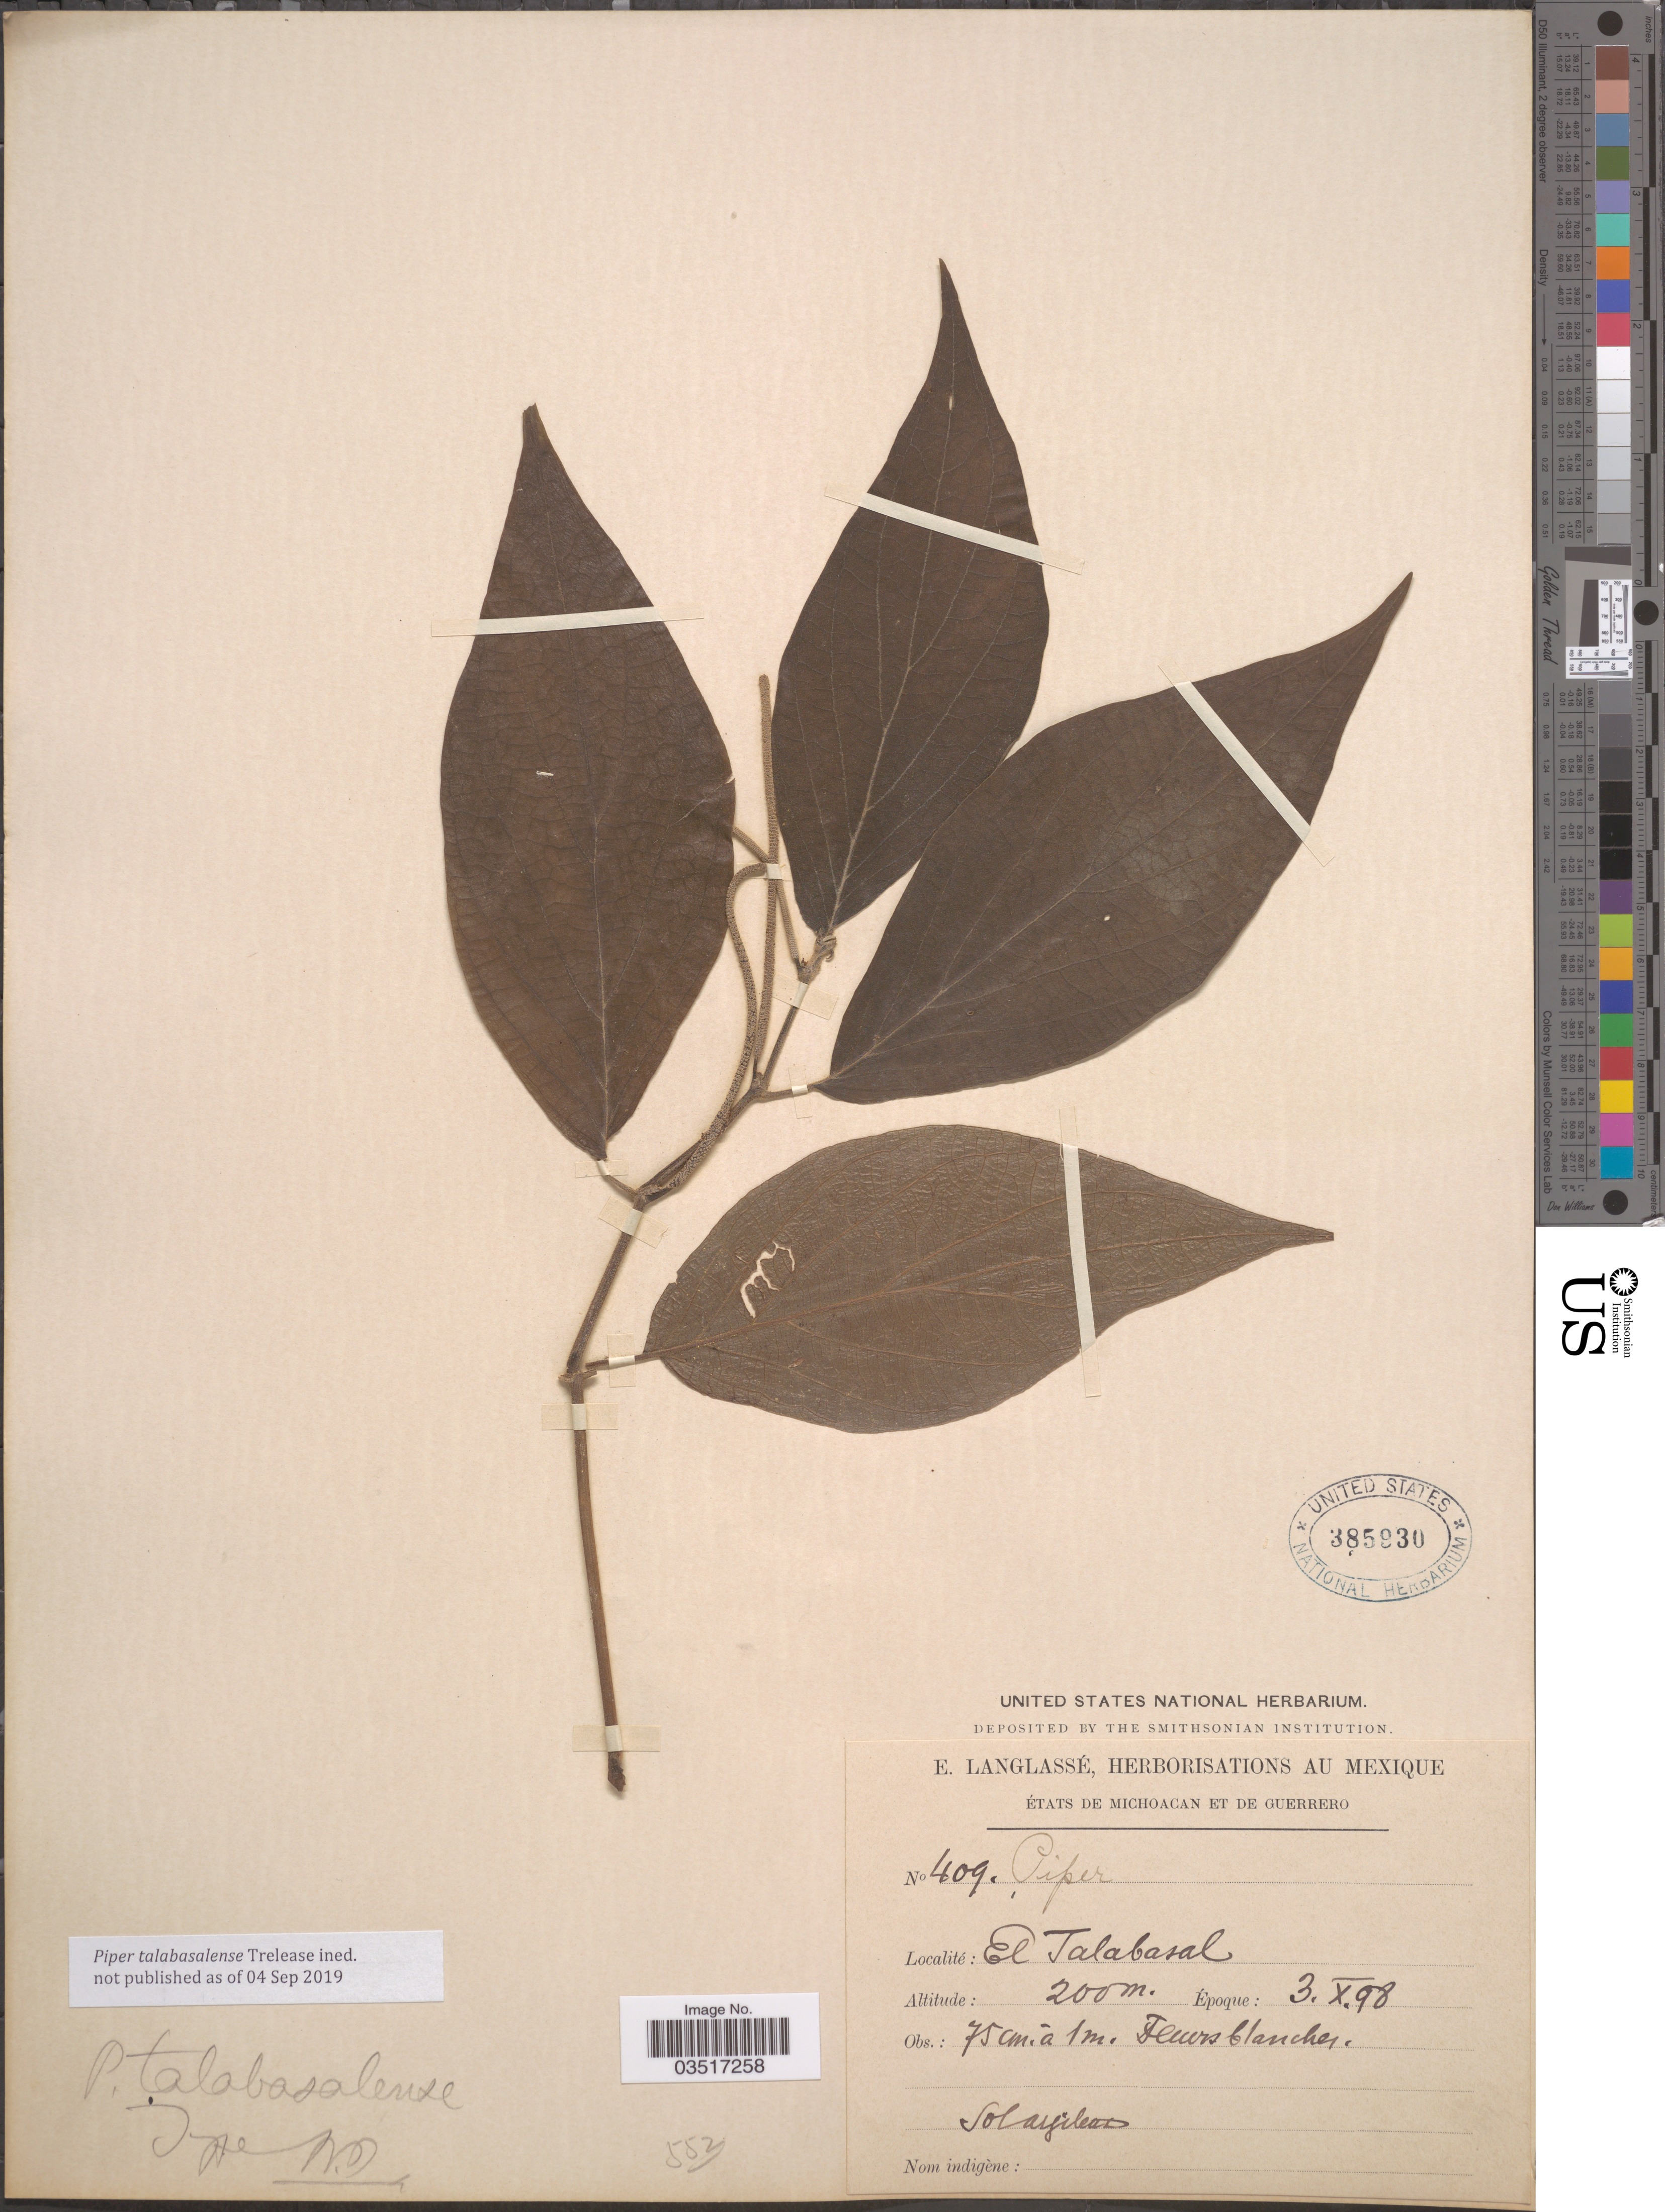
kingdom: Plantae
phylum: Tracheophyta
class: Magnoliopsida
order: Piperales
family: Piperaceae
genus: Piper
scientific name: Piper sp.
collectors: E. Langlassé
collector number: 409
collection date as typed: Transcribed d/m/y: 3/10/98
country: Mexico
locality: États de Michoacan et de Guerrero. El Talabasal.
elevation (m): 200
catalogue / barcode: US 385930